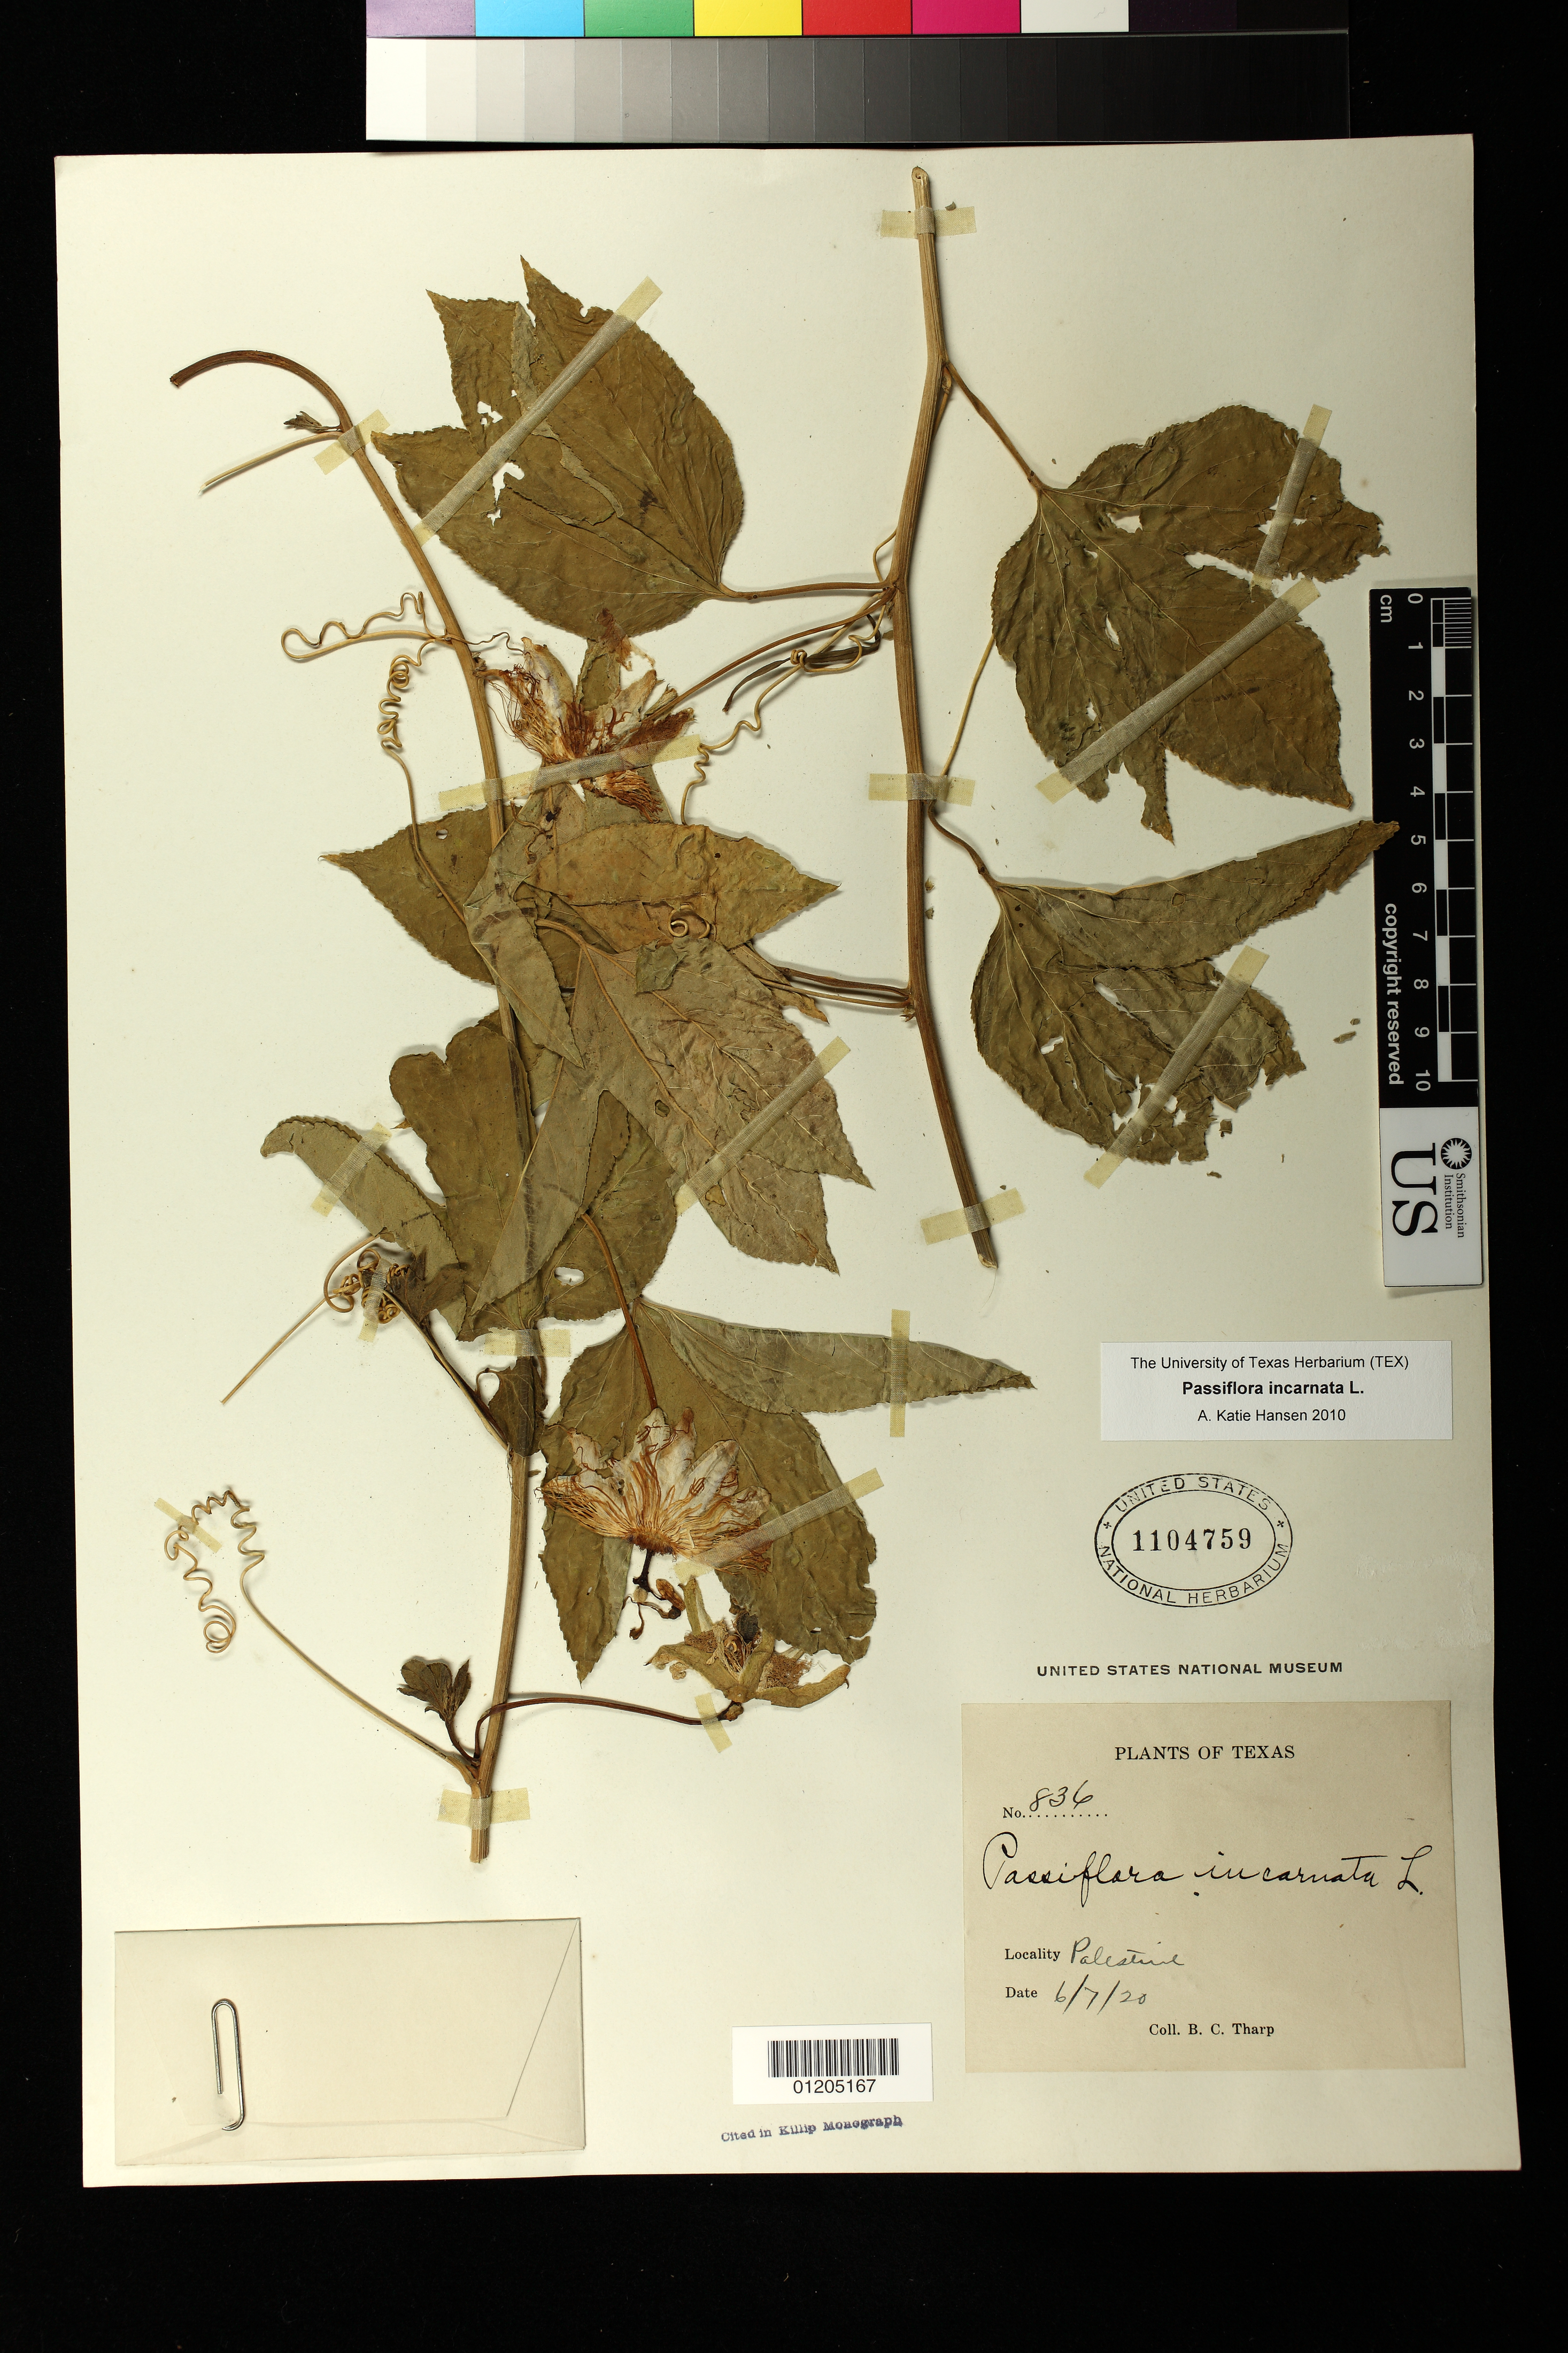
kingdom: Plantae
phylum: Tracheophyta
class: Magnoliopsida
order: Malpighiales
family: Passifloraceae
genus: Passiflora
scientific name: Passiflora incarnata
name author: L.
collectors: B. C. Tharp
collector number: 836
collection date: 1920-06-07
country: United States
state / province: Texas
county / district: Anderson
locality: Palestine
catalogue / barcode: US 1104759